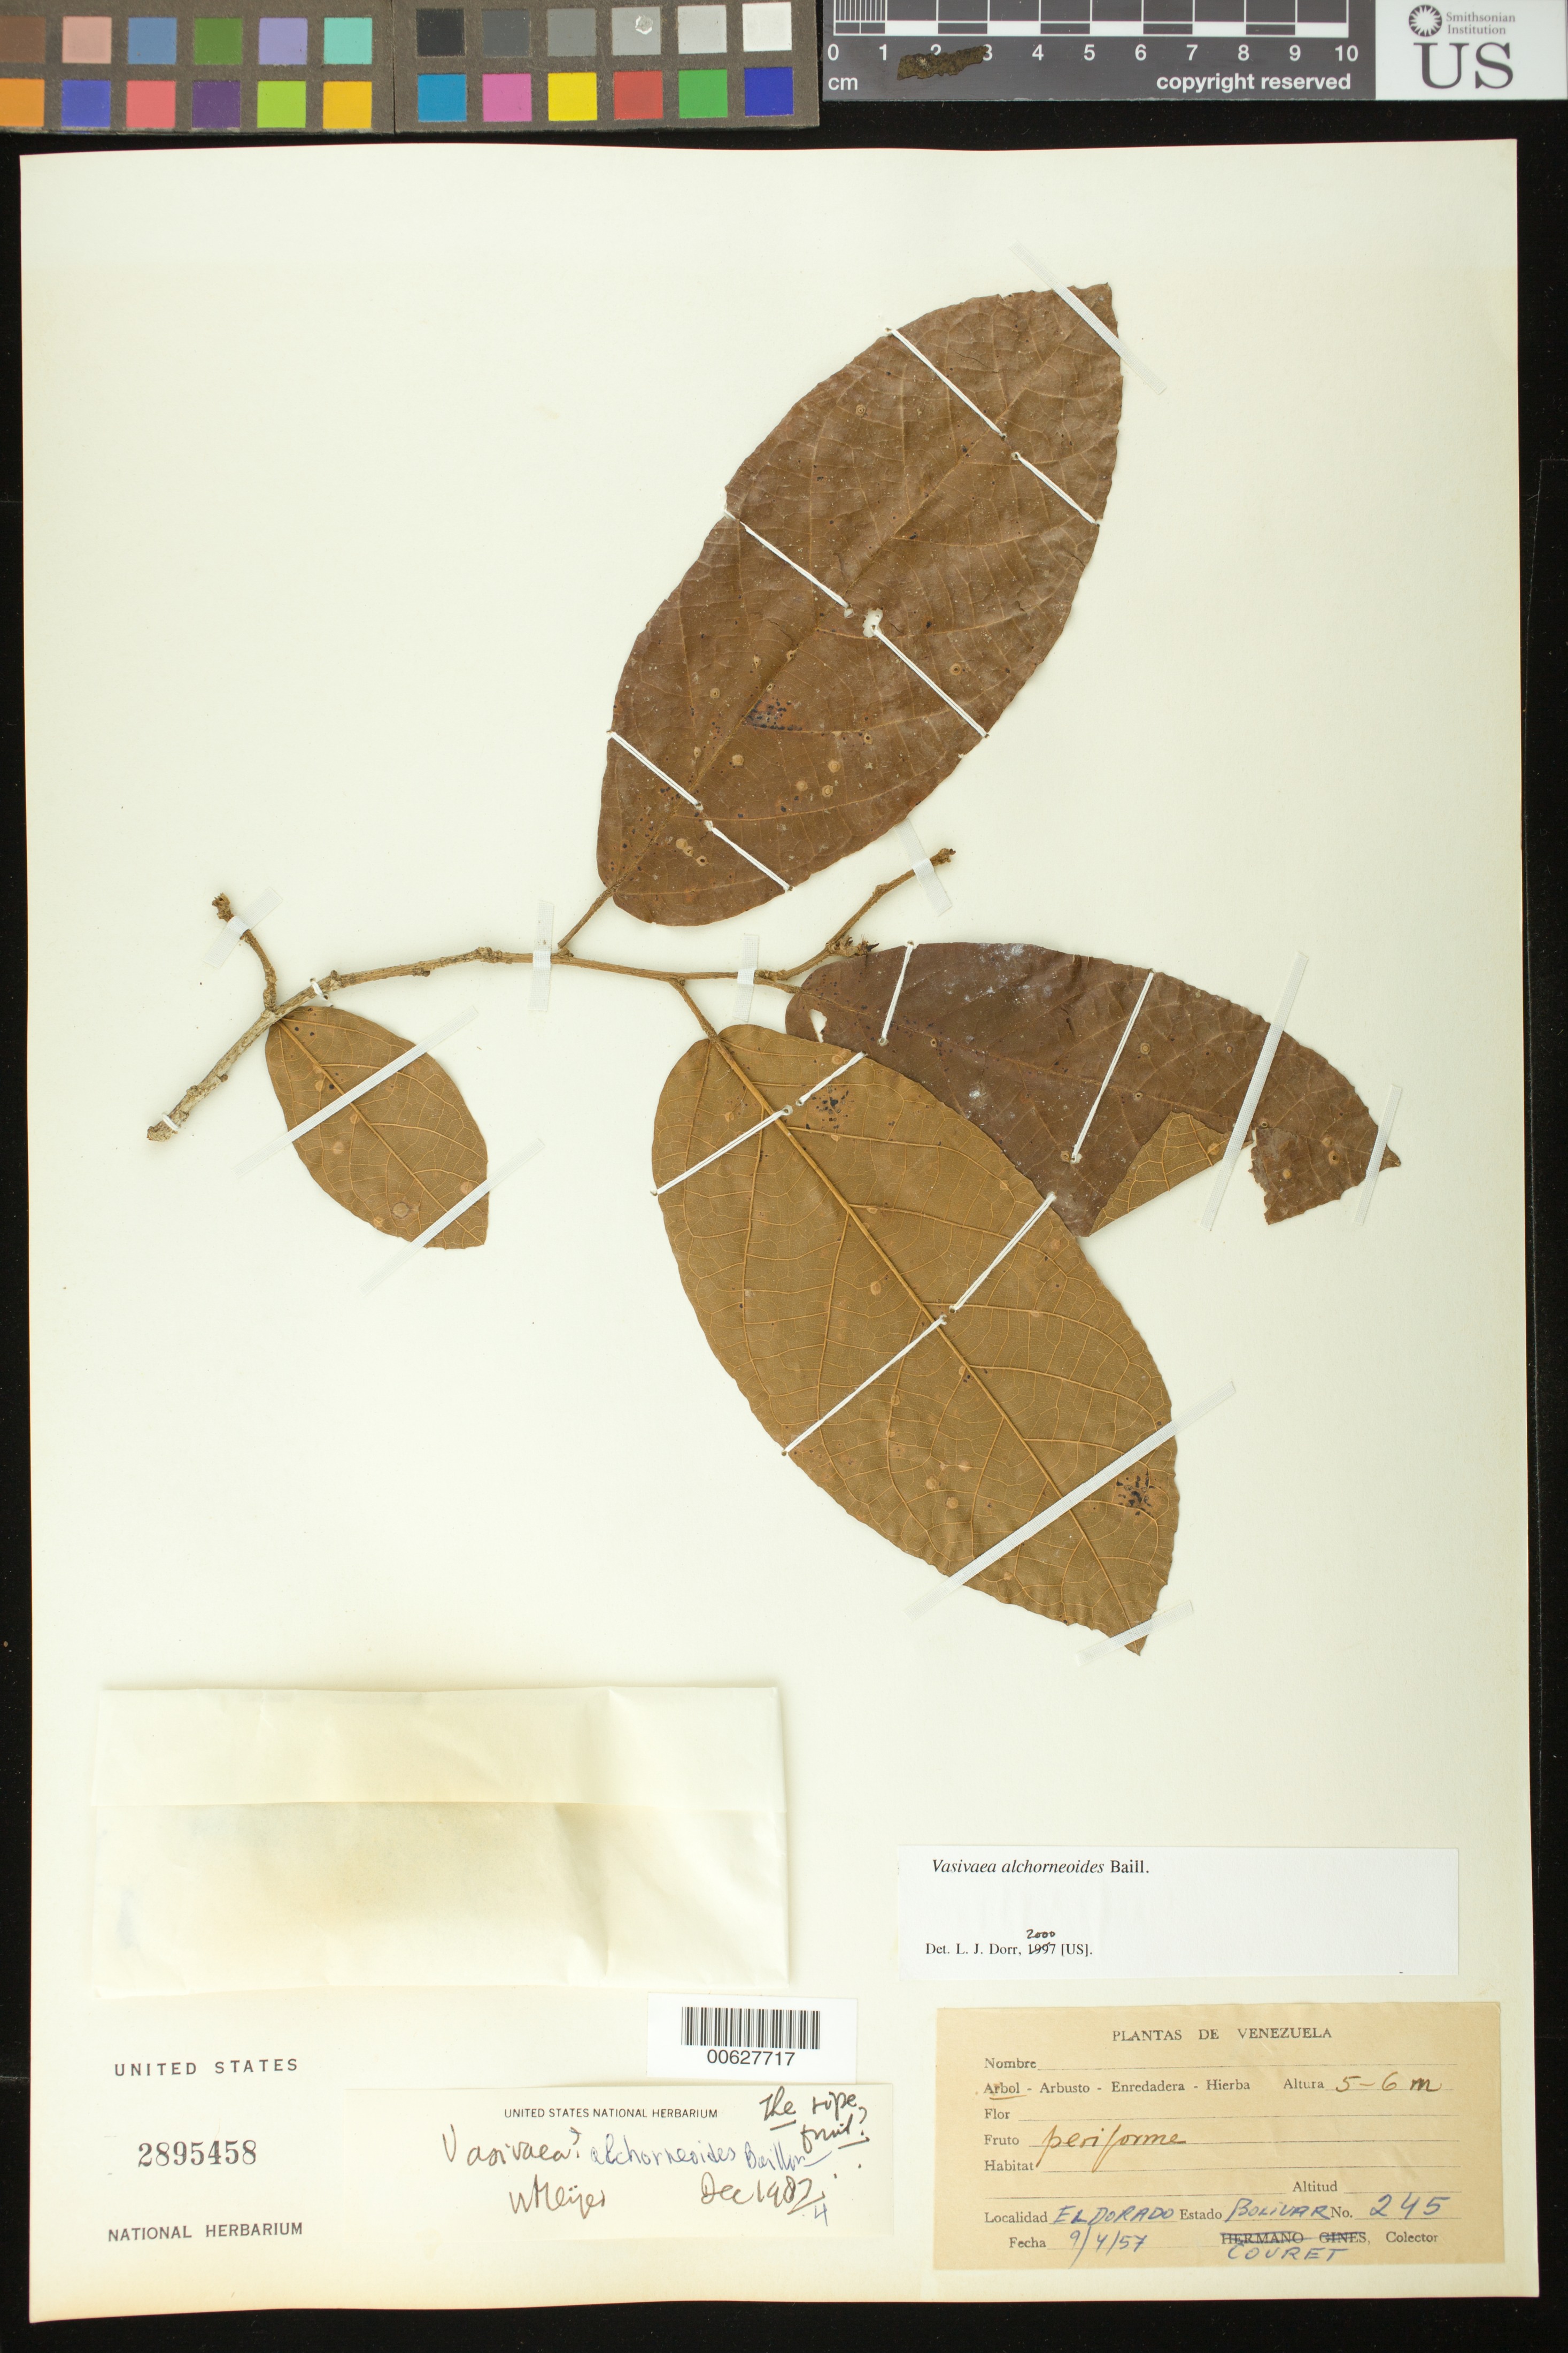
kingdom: Plantae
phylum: Tracheophyta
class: Magnoliopsida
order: Malvales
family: Malvaceae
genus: Vasivaea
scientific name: Vasivaea alchorneoides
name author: Baill.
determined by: Dorr, L. J., (BOT), Smithsonian Institution - National Museum of Natural History (UNITED STATES)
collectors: -. Couret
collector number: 245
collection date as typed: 09 004 1957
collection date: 1957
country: Venezuela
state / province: Bolívar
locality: El Dorado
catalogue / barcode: US 2895458